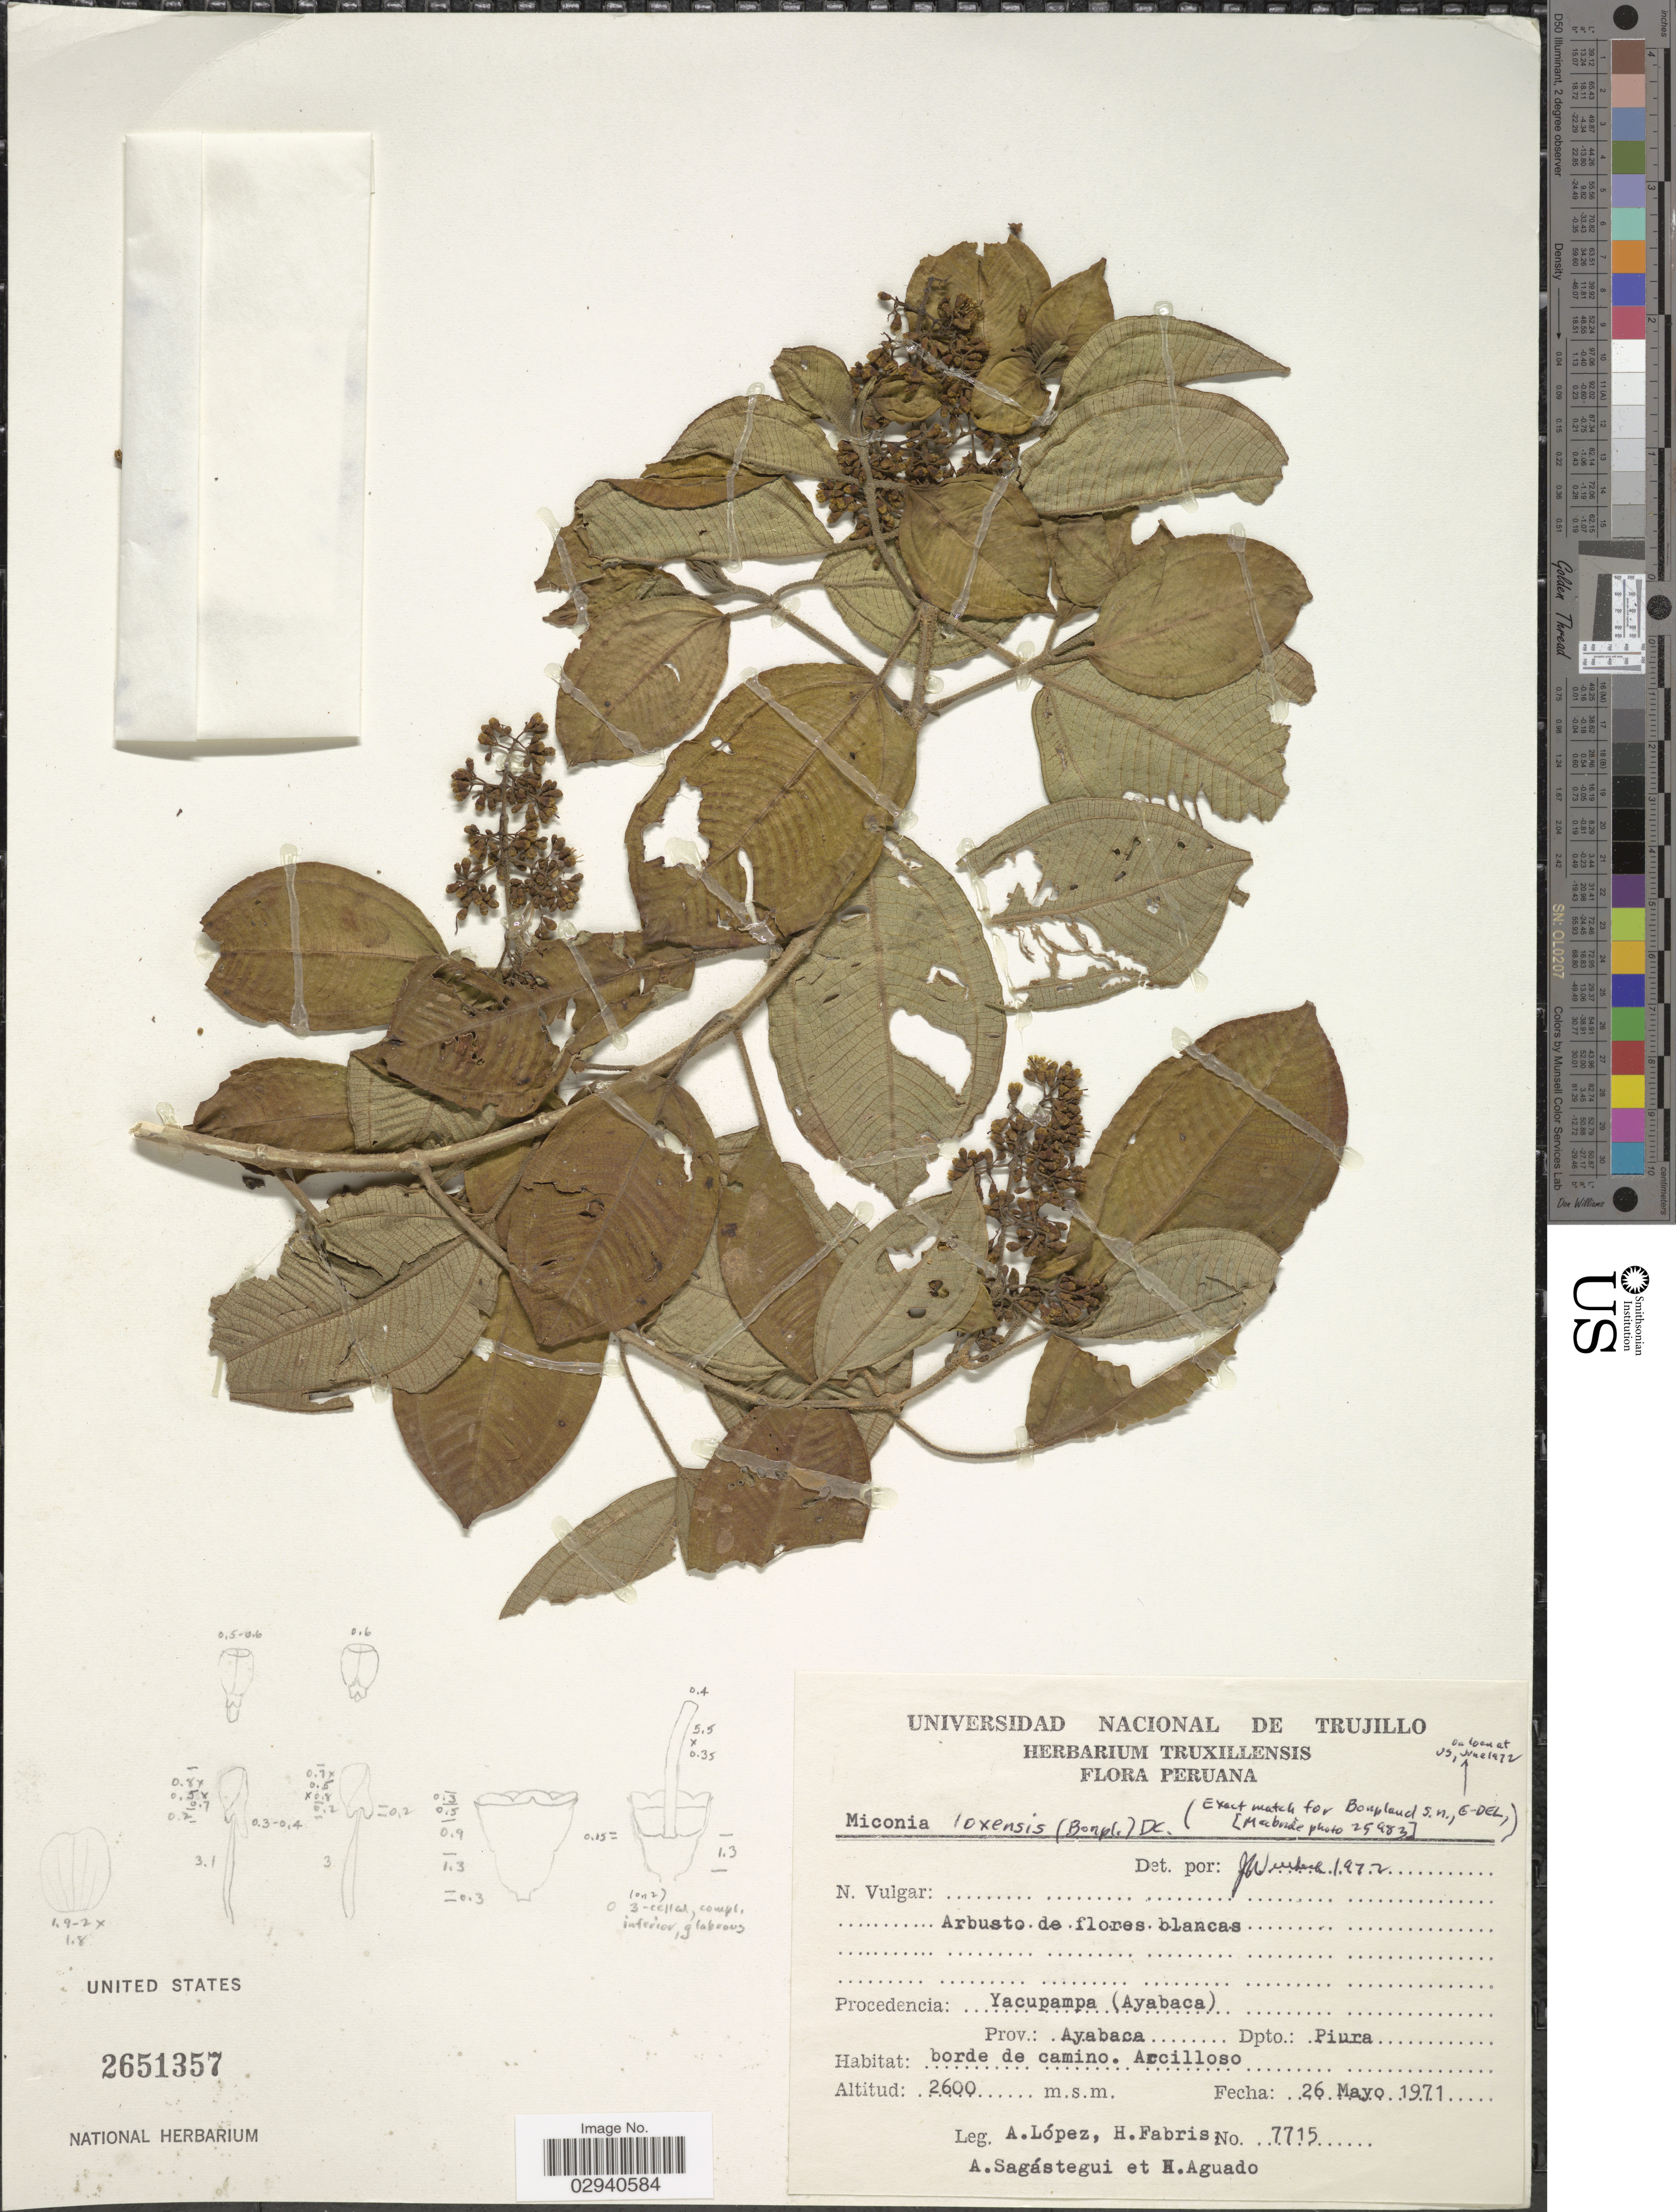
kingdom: Plantae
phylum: Tracheophyta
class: Magnoliopsida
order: Myrtales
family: Melastomataceae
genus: Miconia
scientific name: Miconia loxensis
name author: (Bonpl.) DC.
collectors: A. López, H. Fabris, A. Sagastegui & H. Aguado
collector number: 7715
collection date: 1971-05-26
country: Peru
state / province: Piura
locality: Procedencia: Yacupampa (Ayabaca). Prov. Ayabaca. Dpto. Piura.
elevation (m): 2600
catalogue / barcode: US 2651357